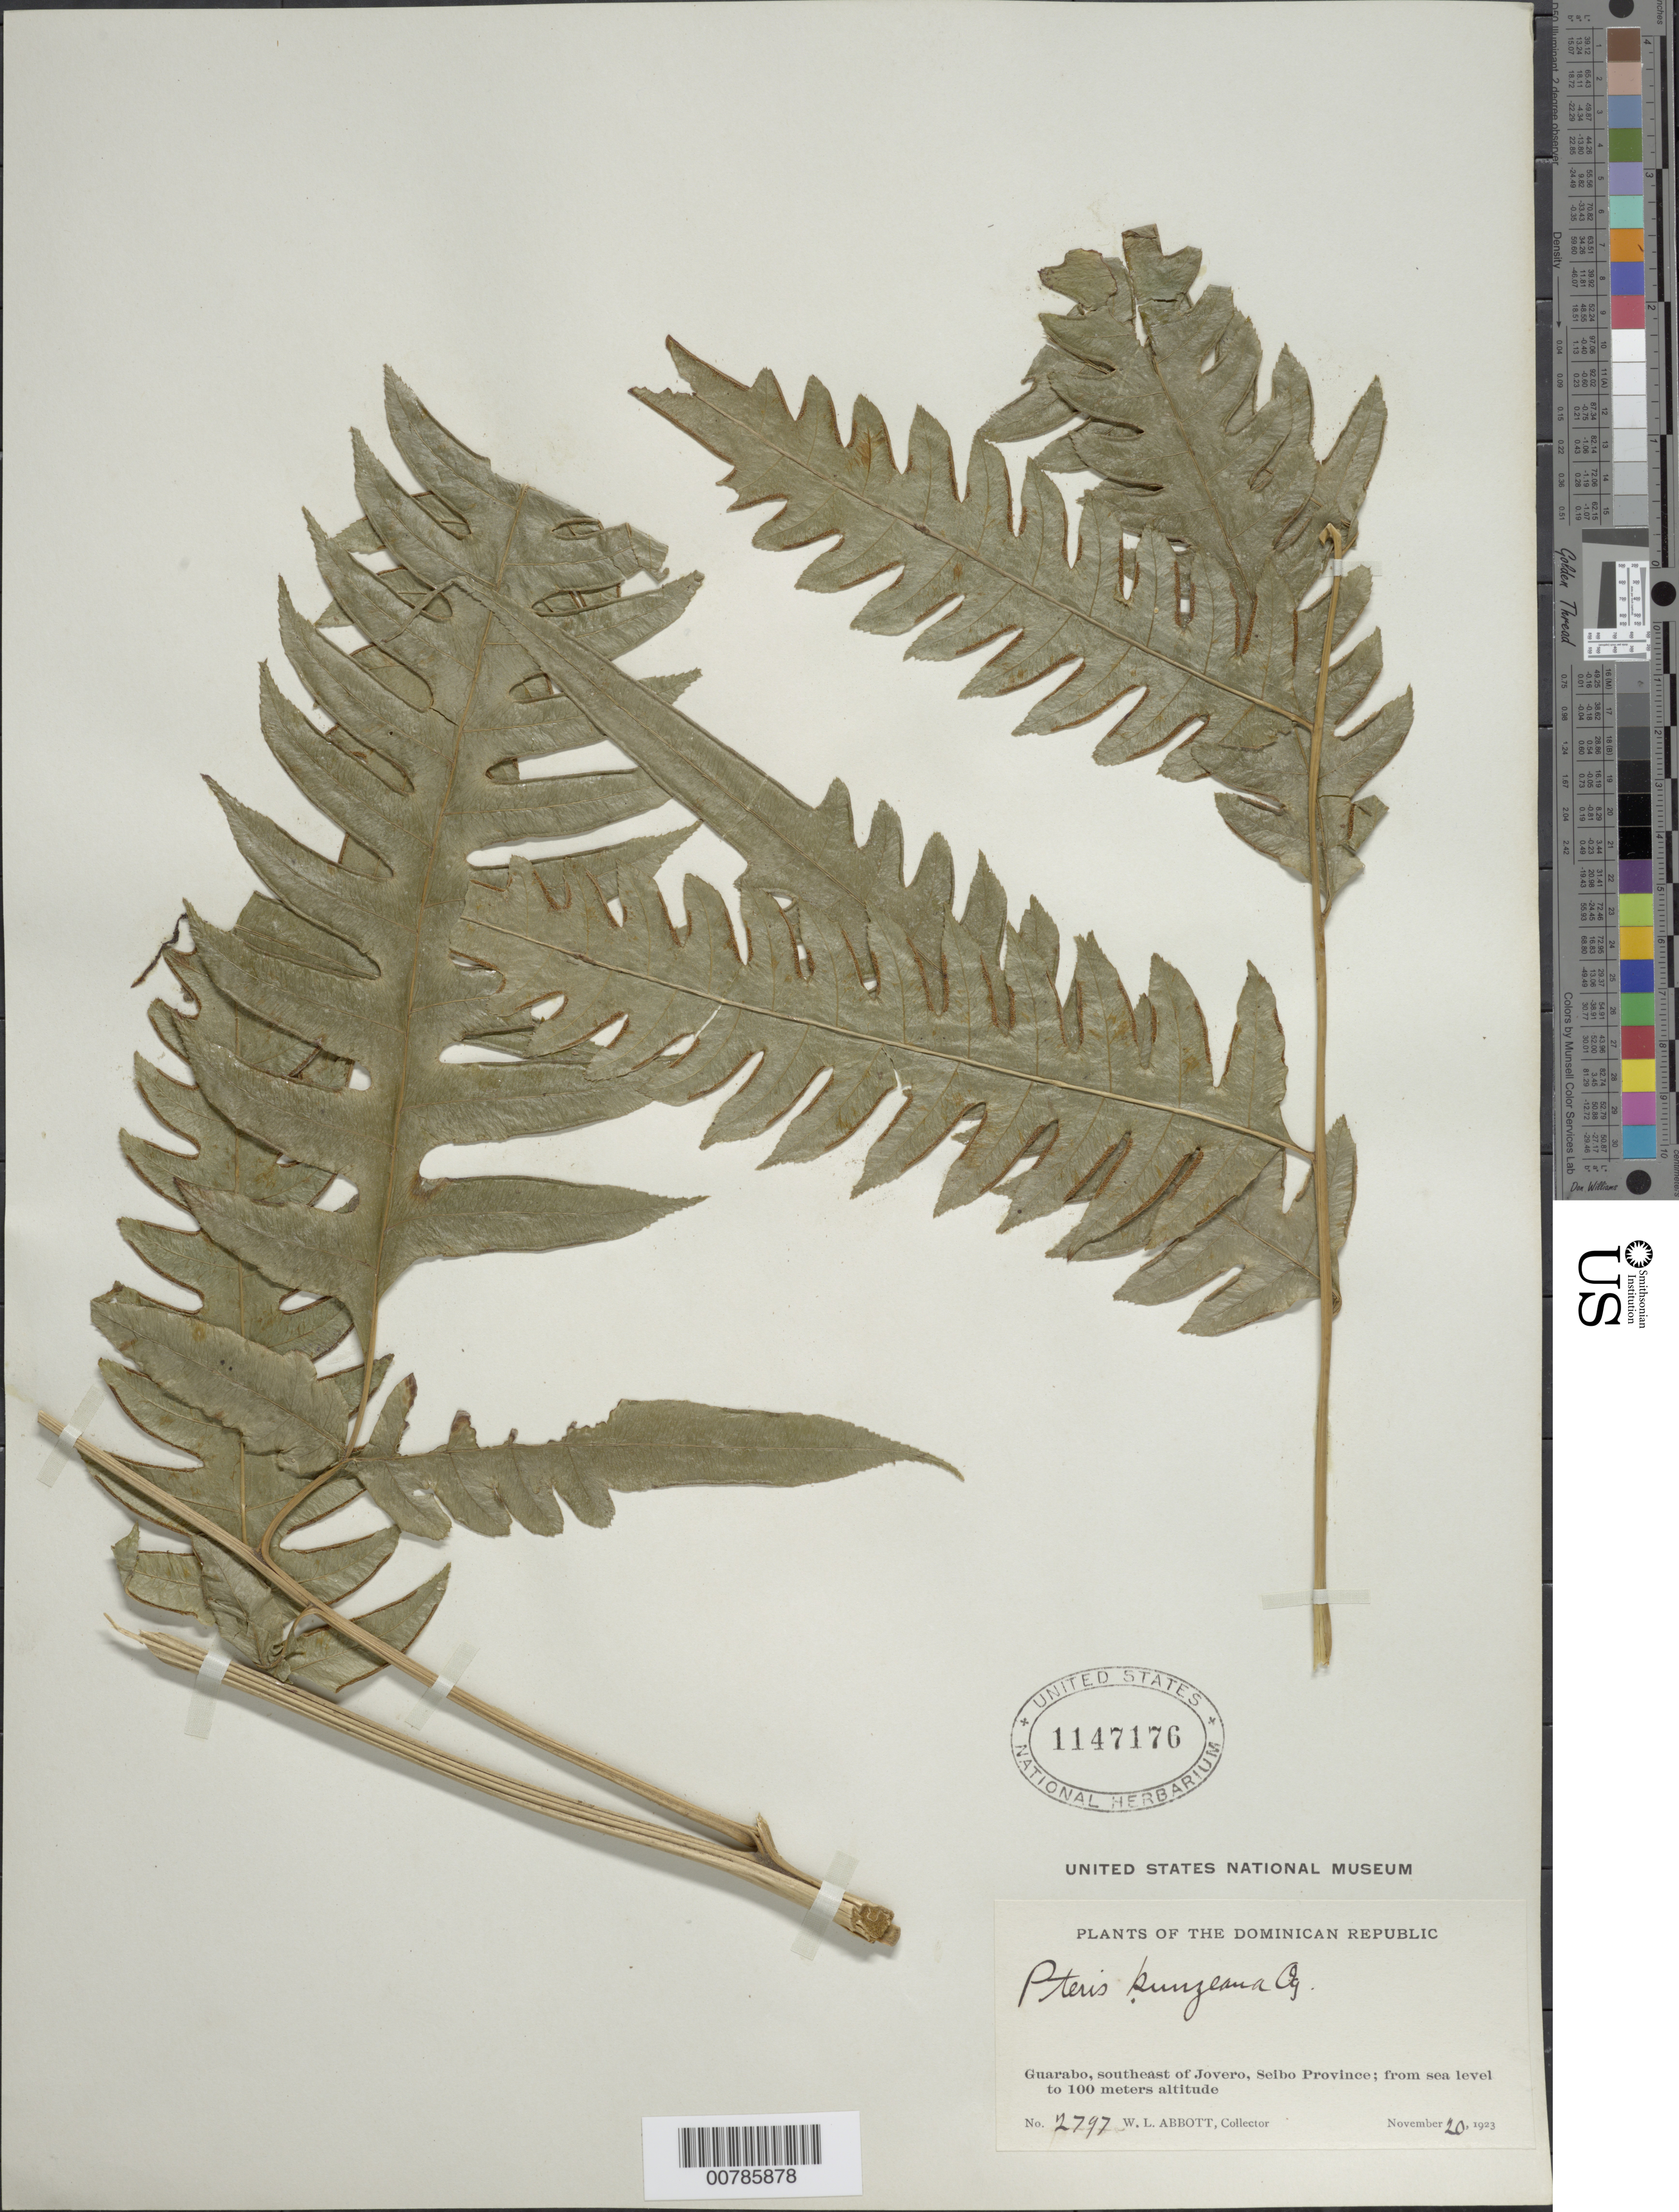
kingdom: Plantae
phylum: Tracheophyta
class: Polypodiopsida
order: Polypodiales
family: Pteridaceae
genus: Pteris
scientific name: Pteris altissima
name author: Poir.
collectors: W. L. Abbott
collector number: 2797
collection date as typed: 20 Nov 1923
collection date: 1923-11-20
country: Dominican Republic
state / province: El Seibo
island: Hispaniola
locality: Guarabo, SE of Jovero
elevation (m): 0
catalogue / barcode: US 1147176